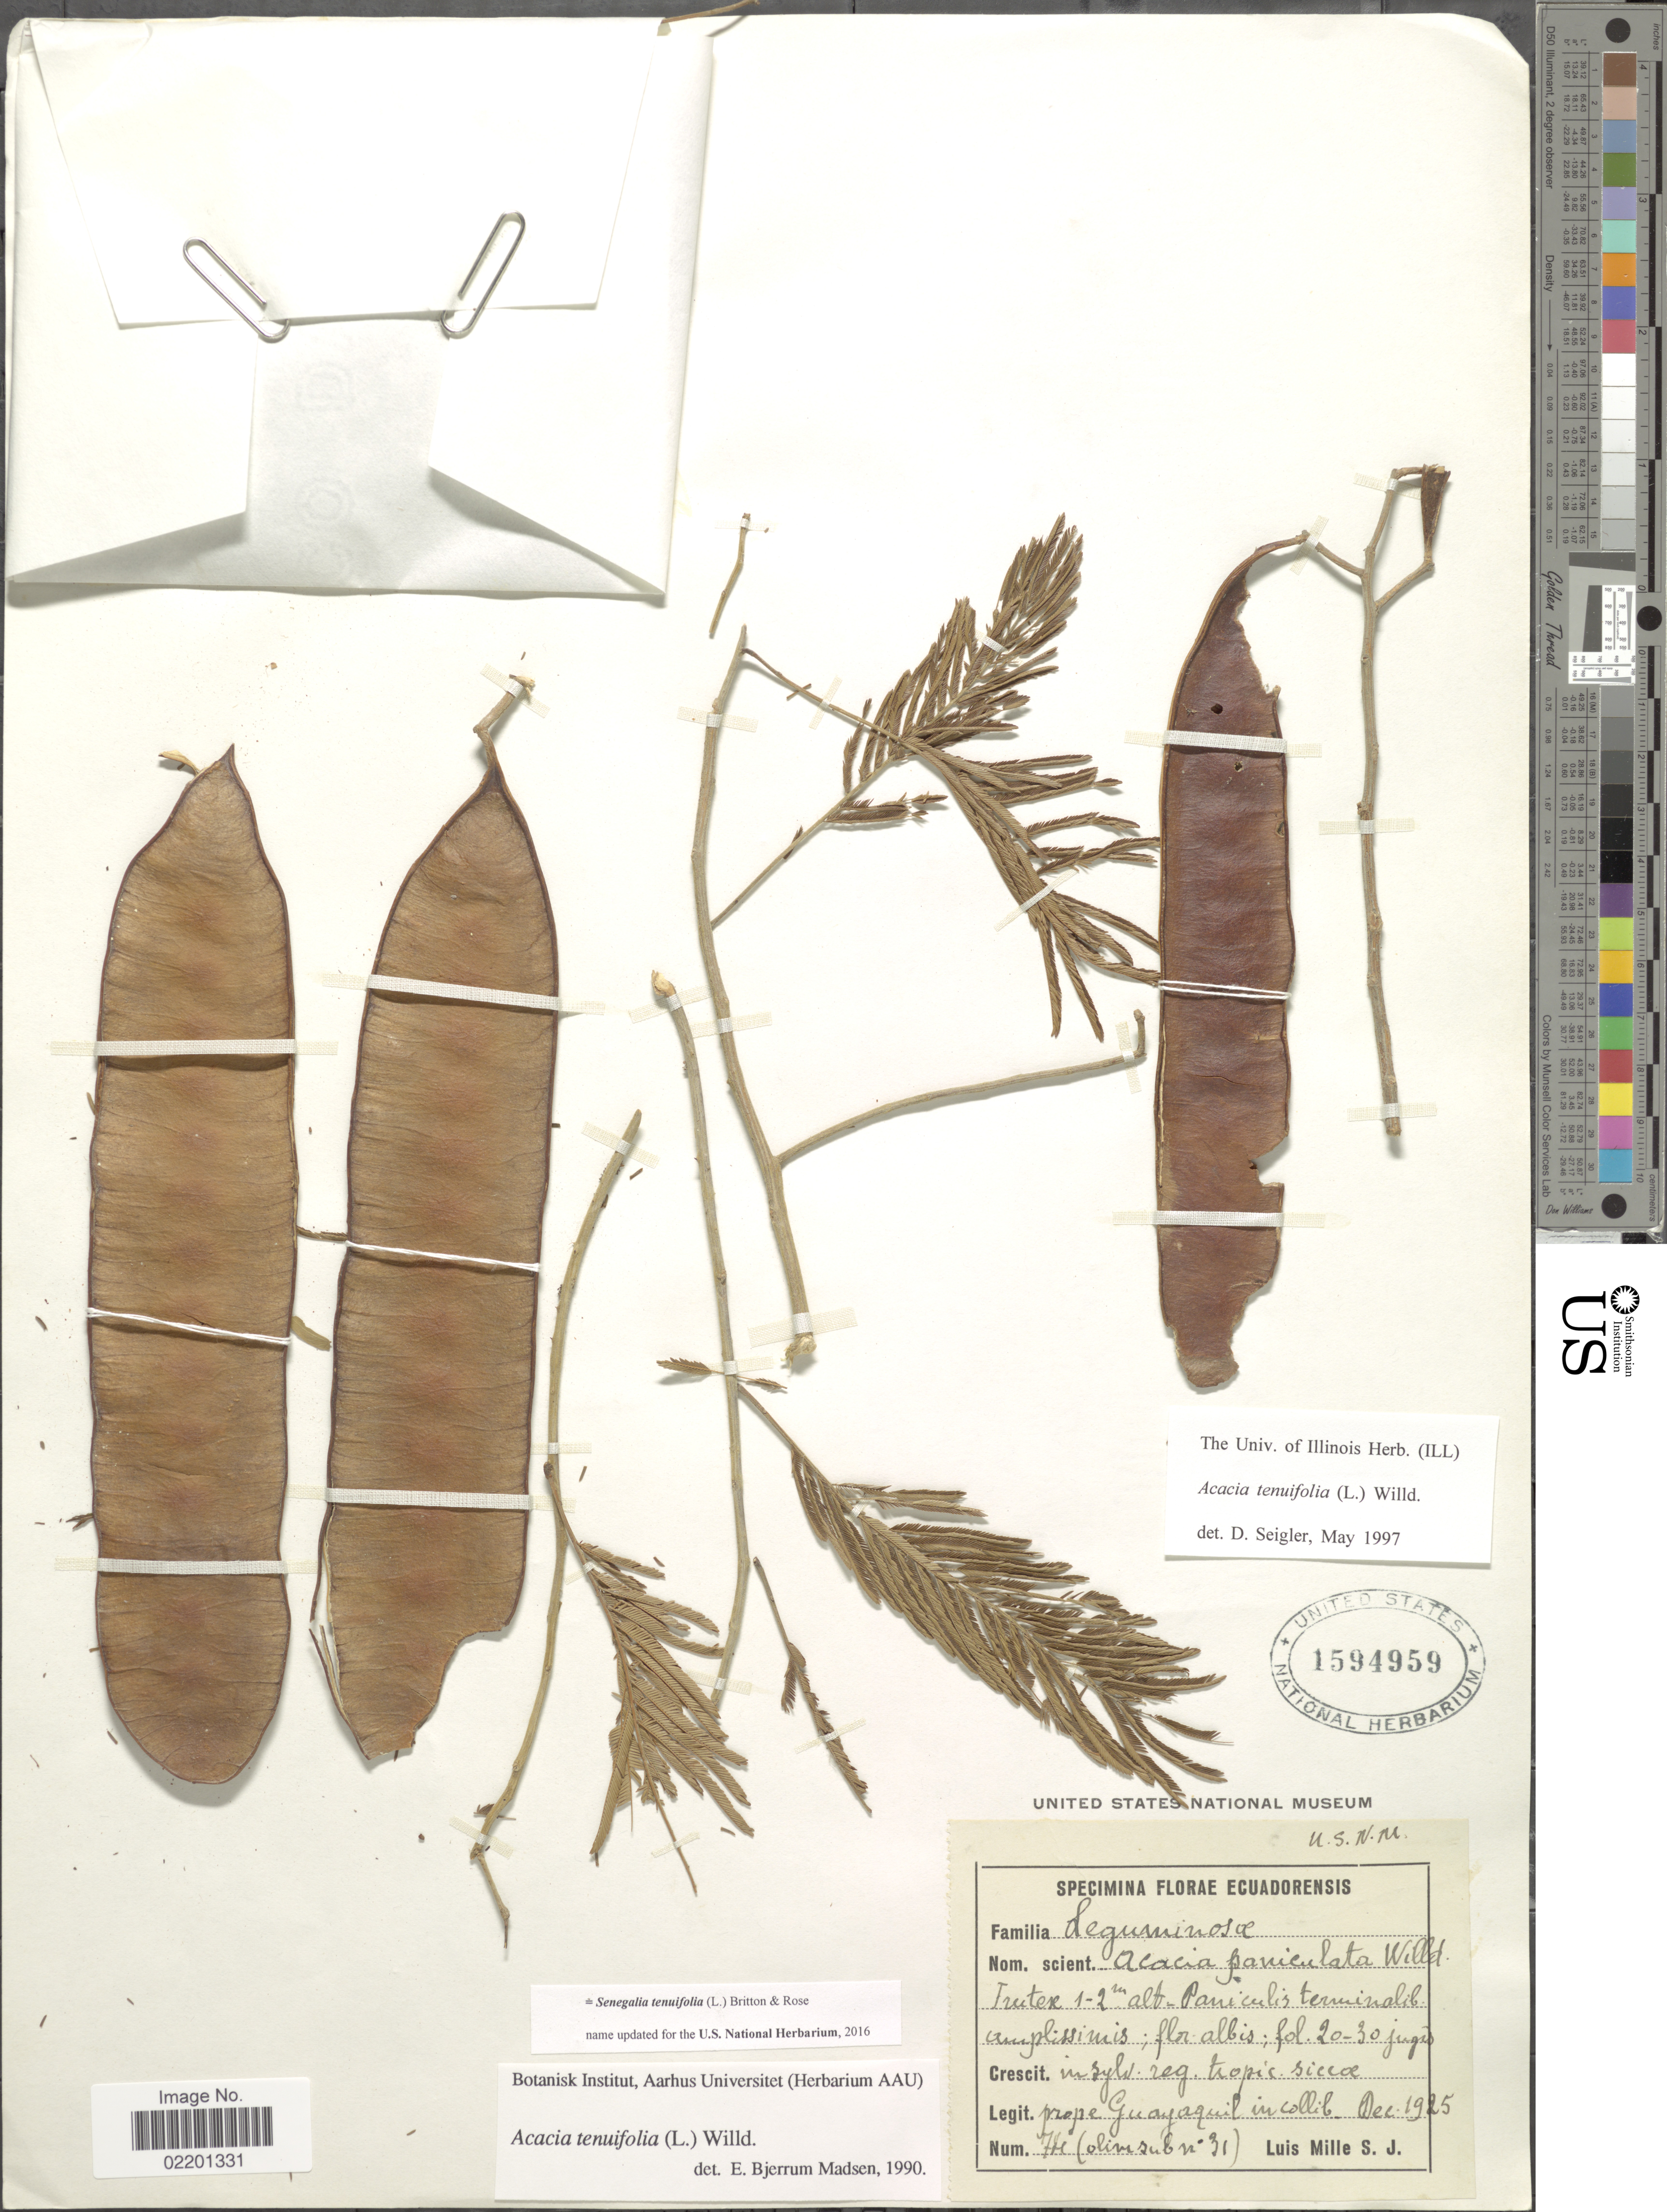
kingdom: Plantae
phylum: Tracheophyta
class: Magnoliopsida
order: Fabales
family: Fabaceae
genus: Senegalia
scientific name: Senegalia tenuifolia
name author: (L.) Britton & Rose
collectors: L. Mille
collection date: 1925-12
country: Ecuador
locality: Prope Guayaquil in collib.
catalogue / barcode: US 1594959